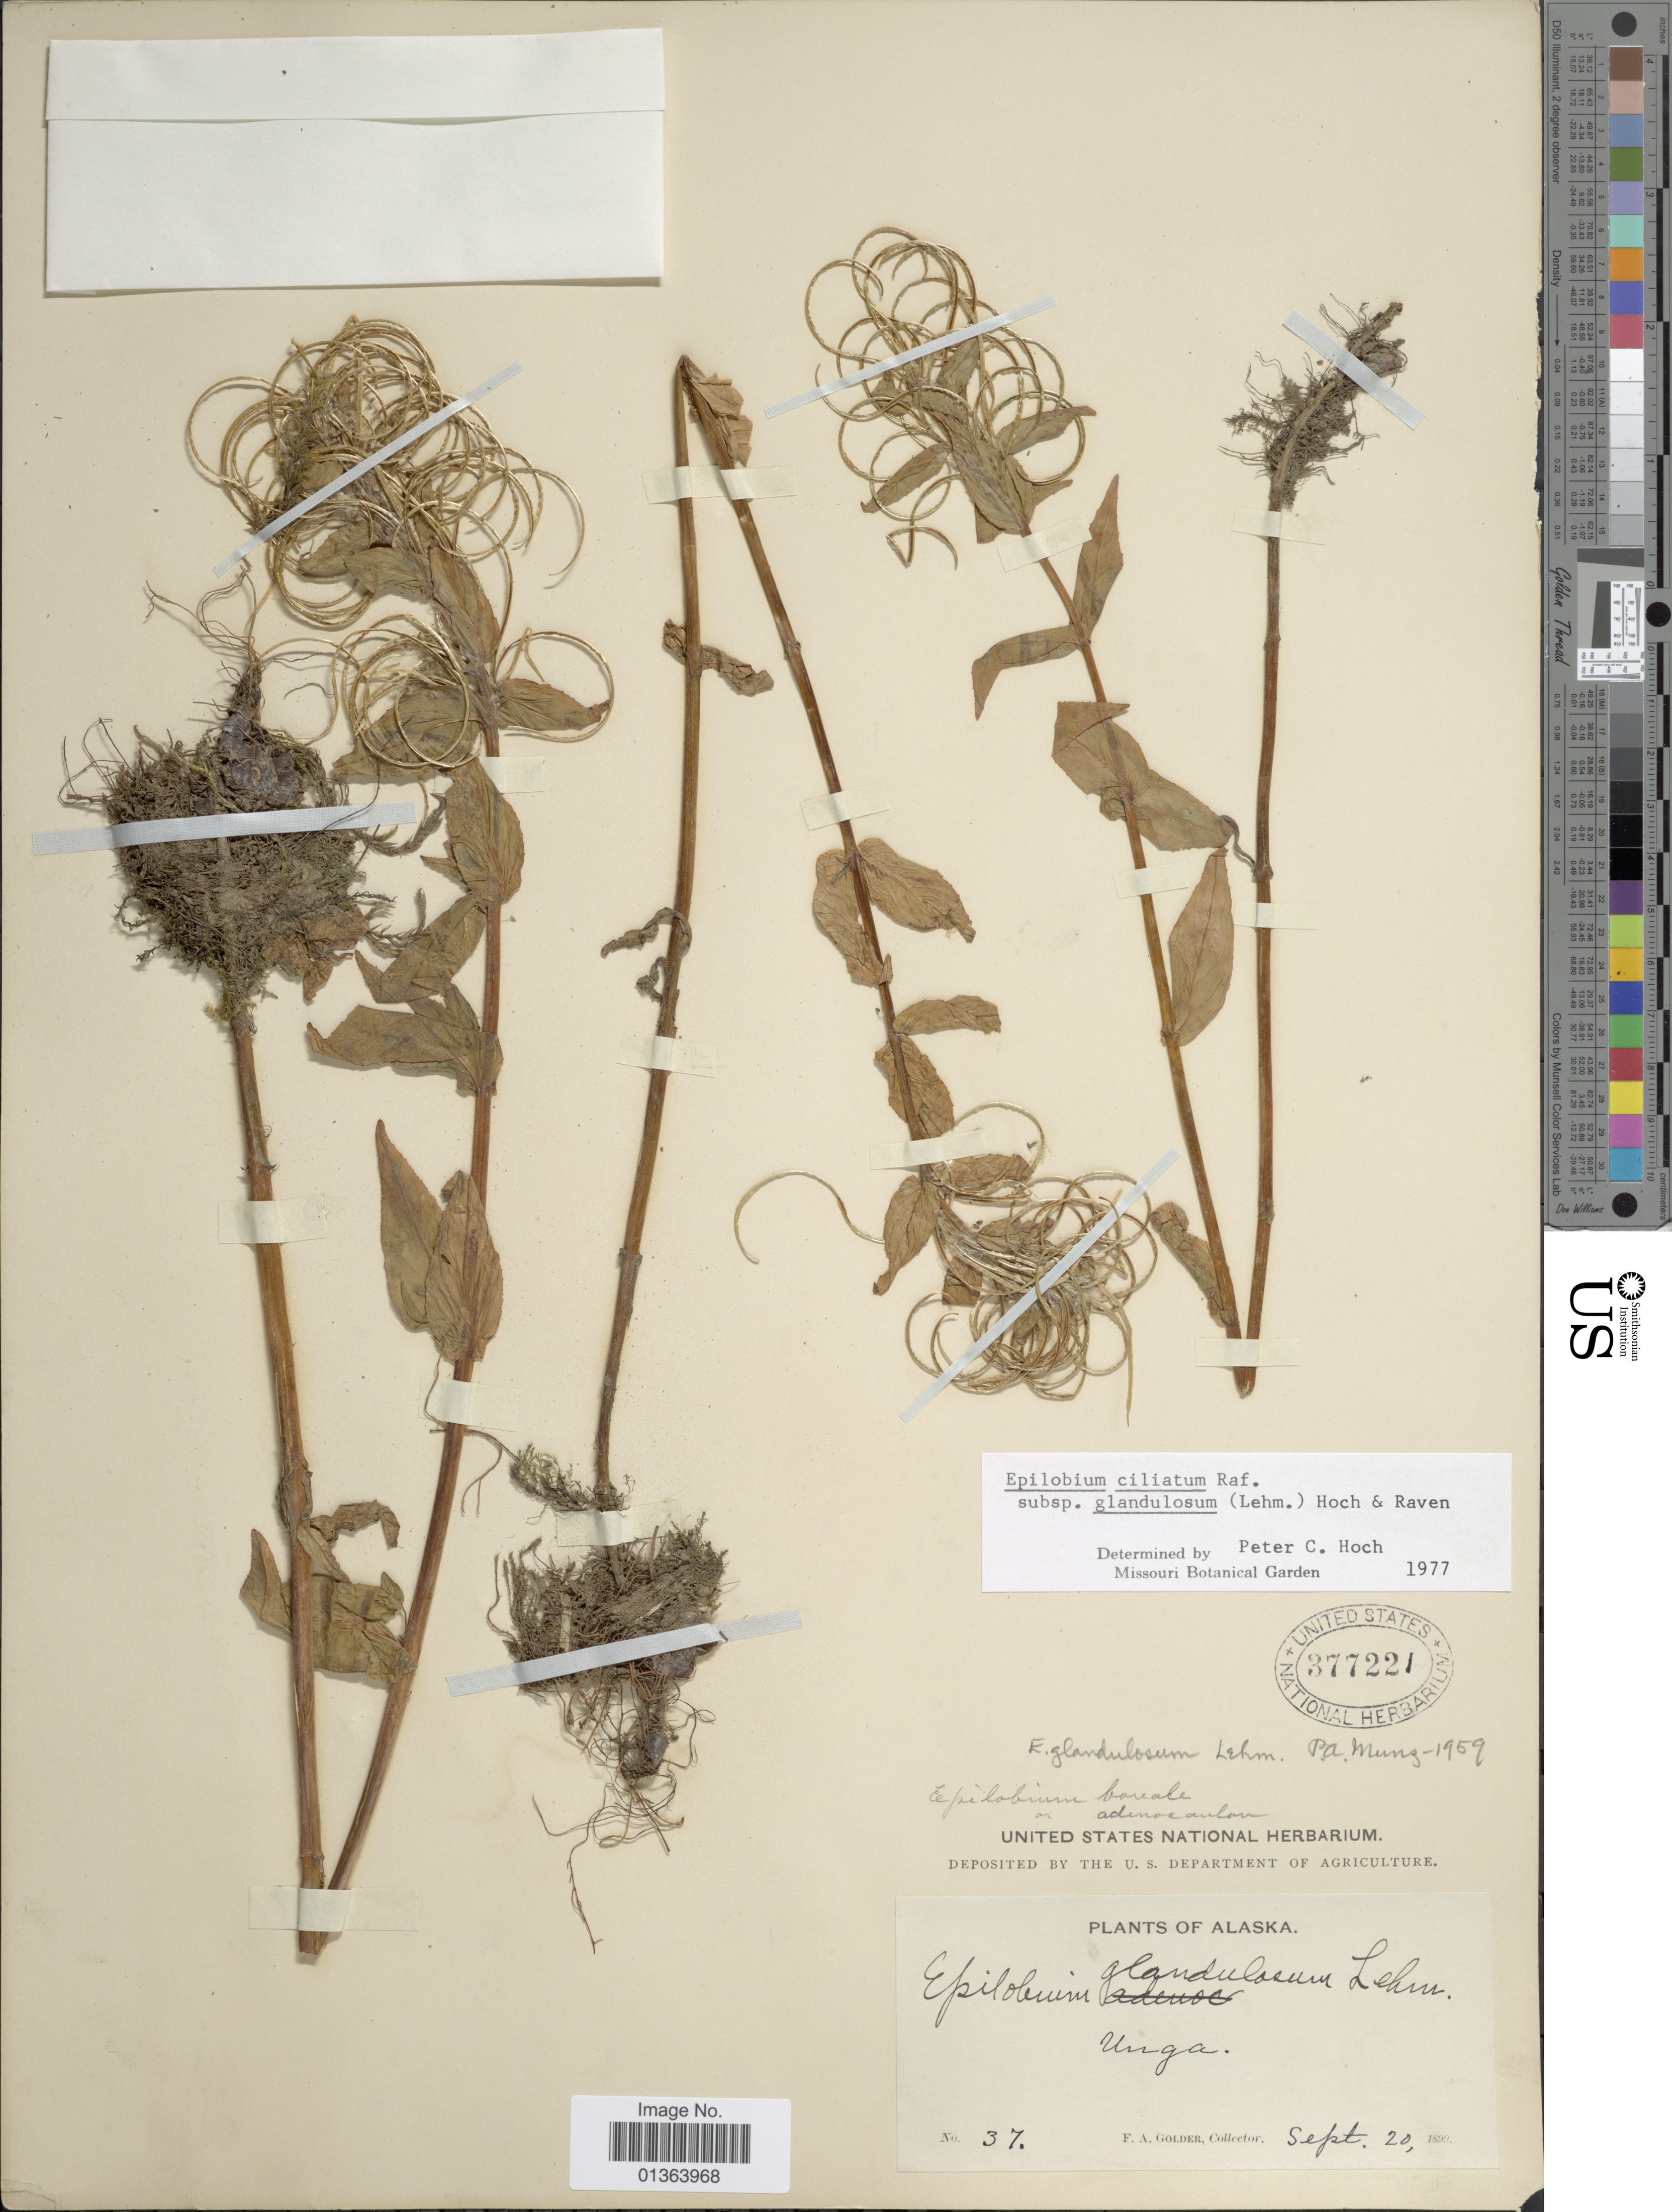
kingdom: Plantae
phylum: Tracheophyta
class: Magnoliopsida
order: Myrtales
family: Onagraceae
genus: Epilobium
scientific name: Epilobium ciliatum subsp. glandulosum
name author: (Lehm.) Hoch & P.H. Raven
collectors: F. Golder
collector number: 37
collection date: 1899-09-20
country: United States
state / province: Alaska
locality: Unga.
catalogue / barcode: US 377221